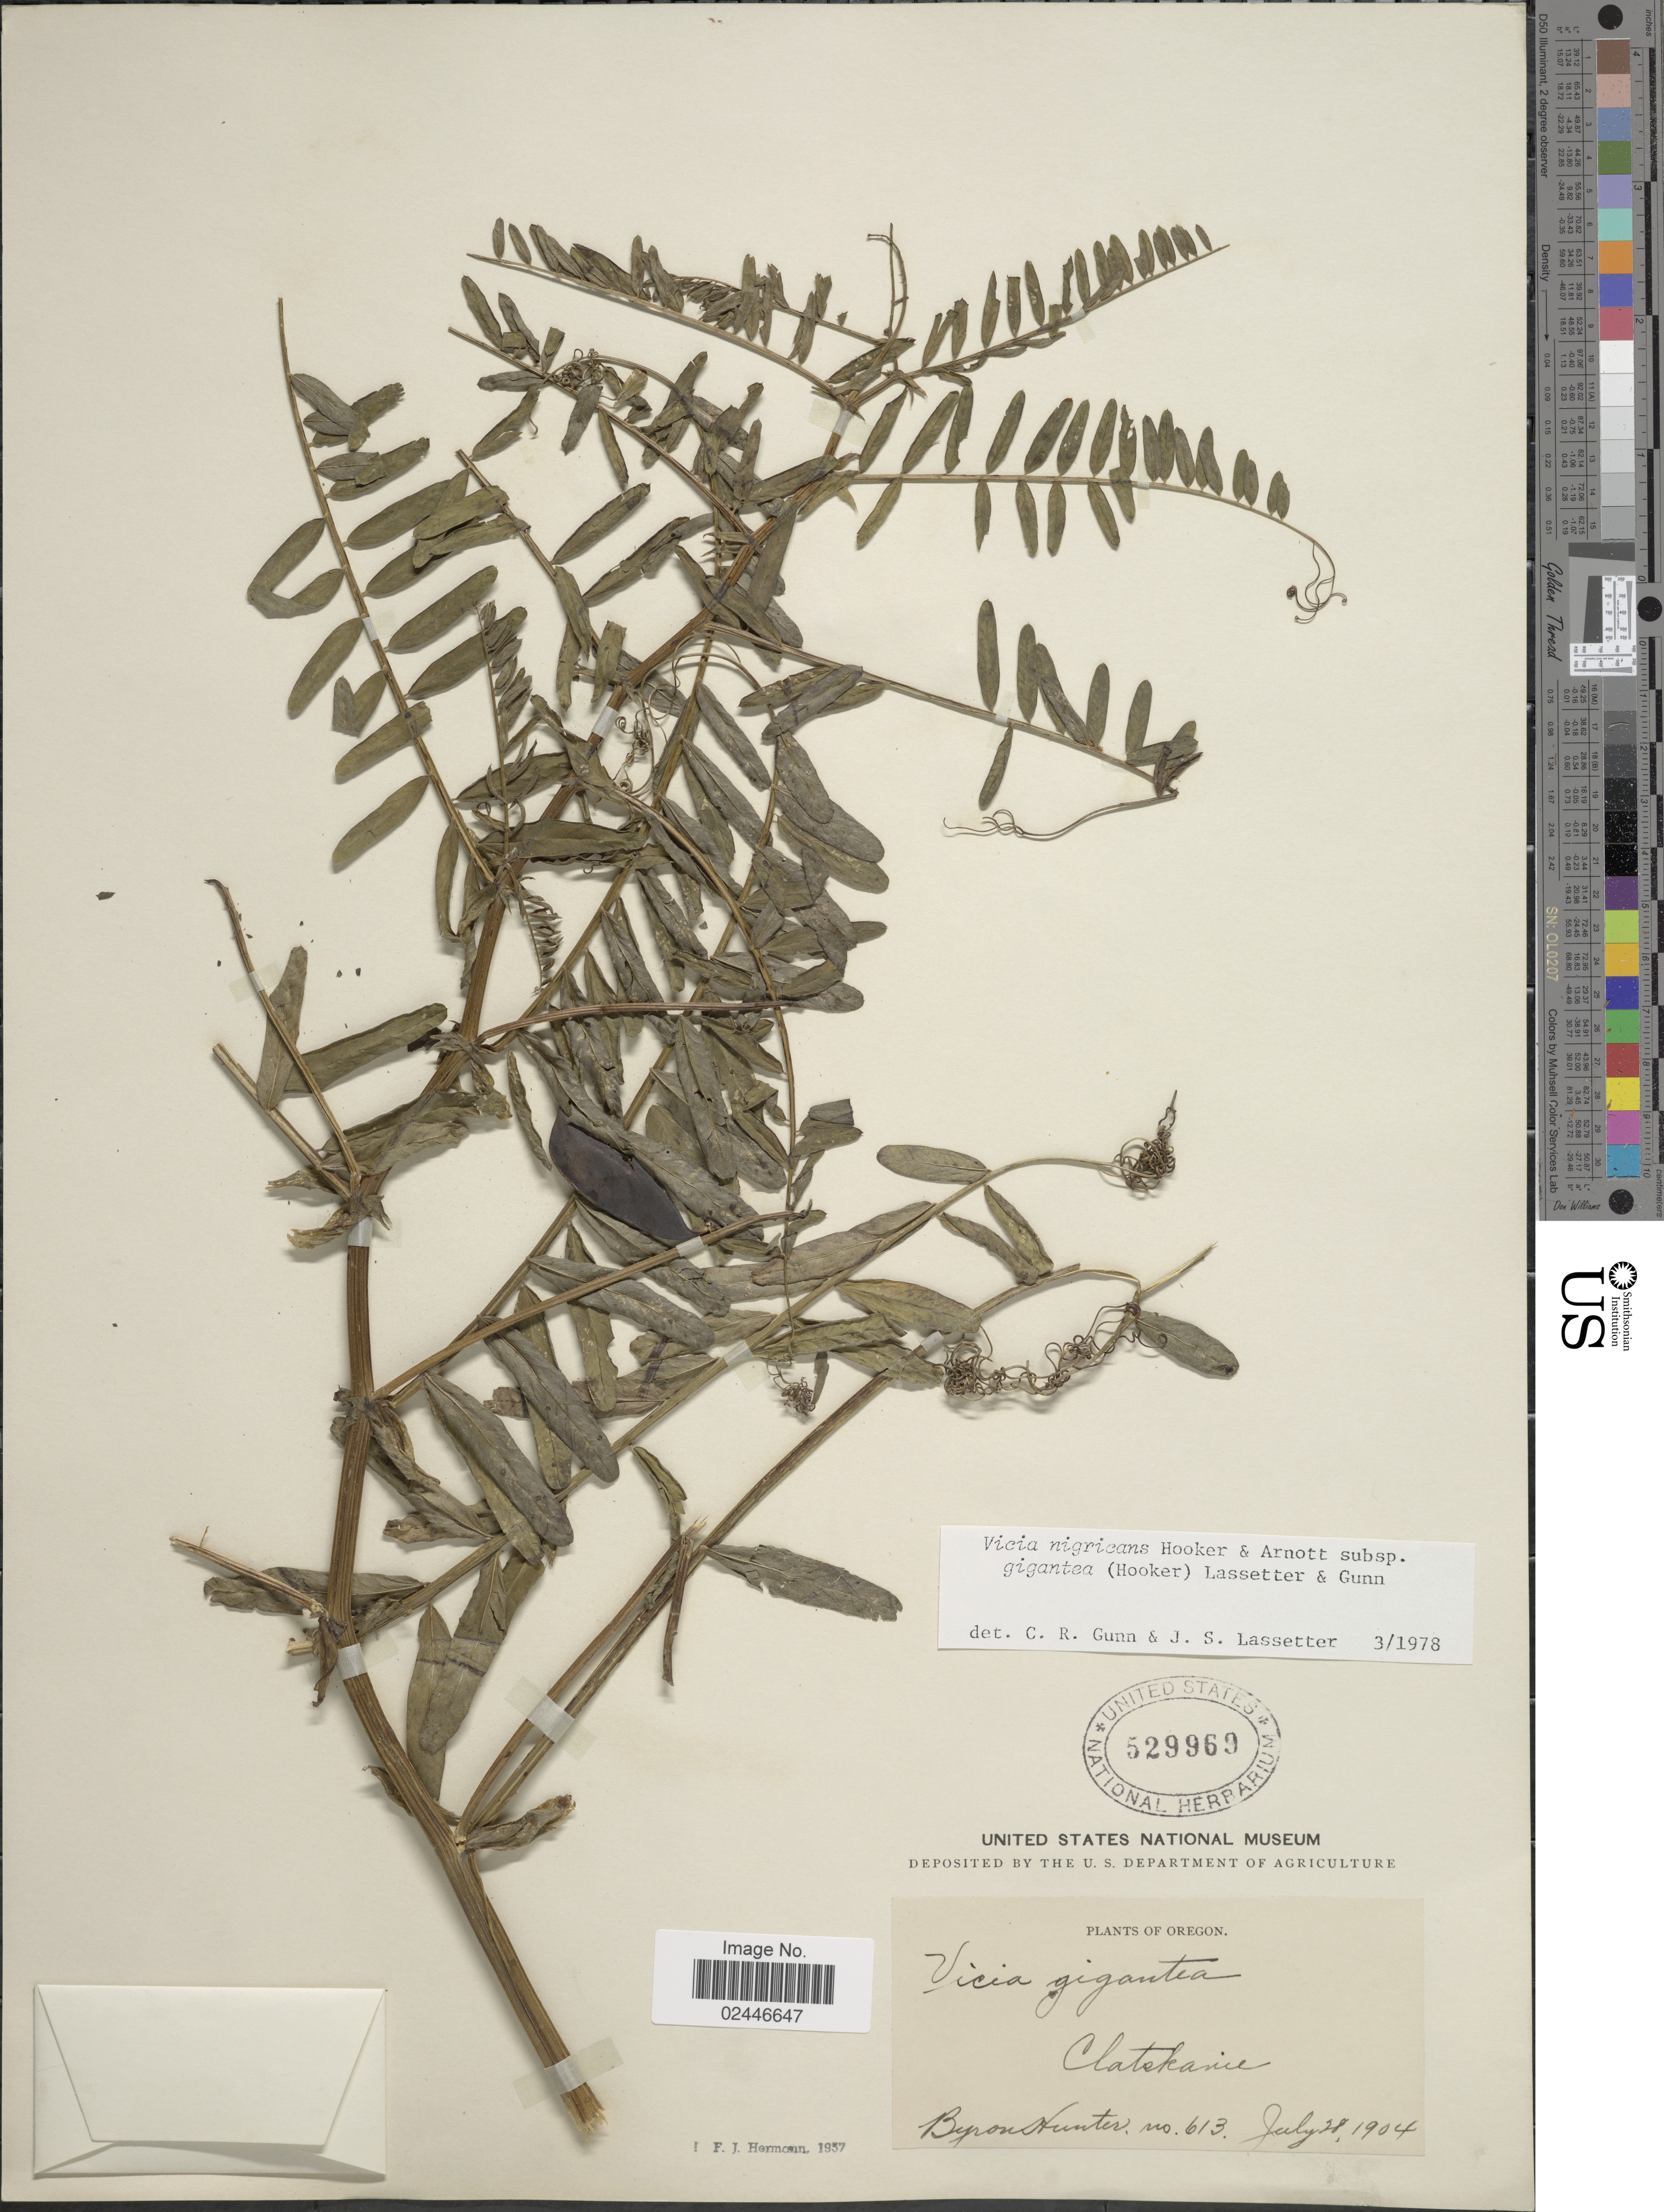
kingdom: Plantae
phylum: Tracheophyta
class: Magnoliopsida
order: Fabales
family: Fabaceae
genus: Vicia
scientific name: Vicia nigricans subsp. gigantea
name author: Hook. & Arn.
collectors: B. Hunter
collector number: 613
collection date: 1904-07-28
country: United States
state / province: Oregon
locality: Clatskanie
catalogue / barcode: US 529969